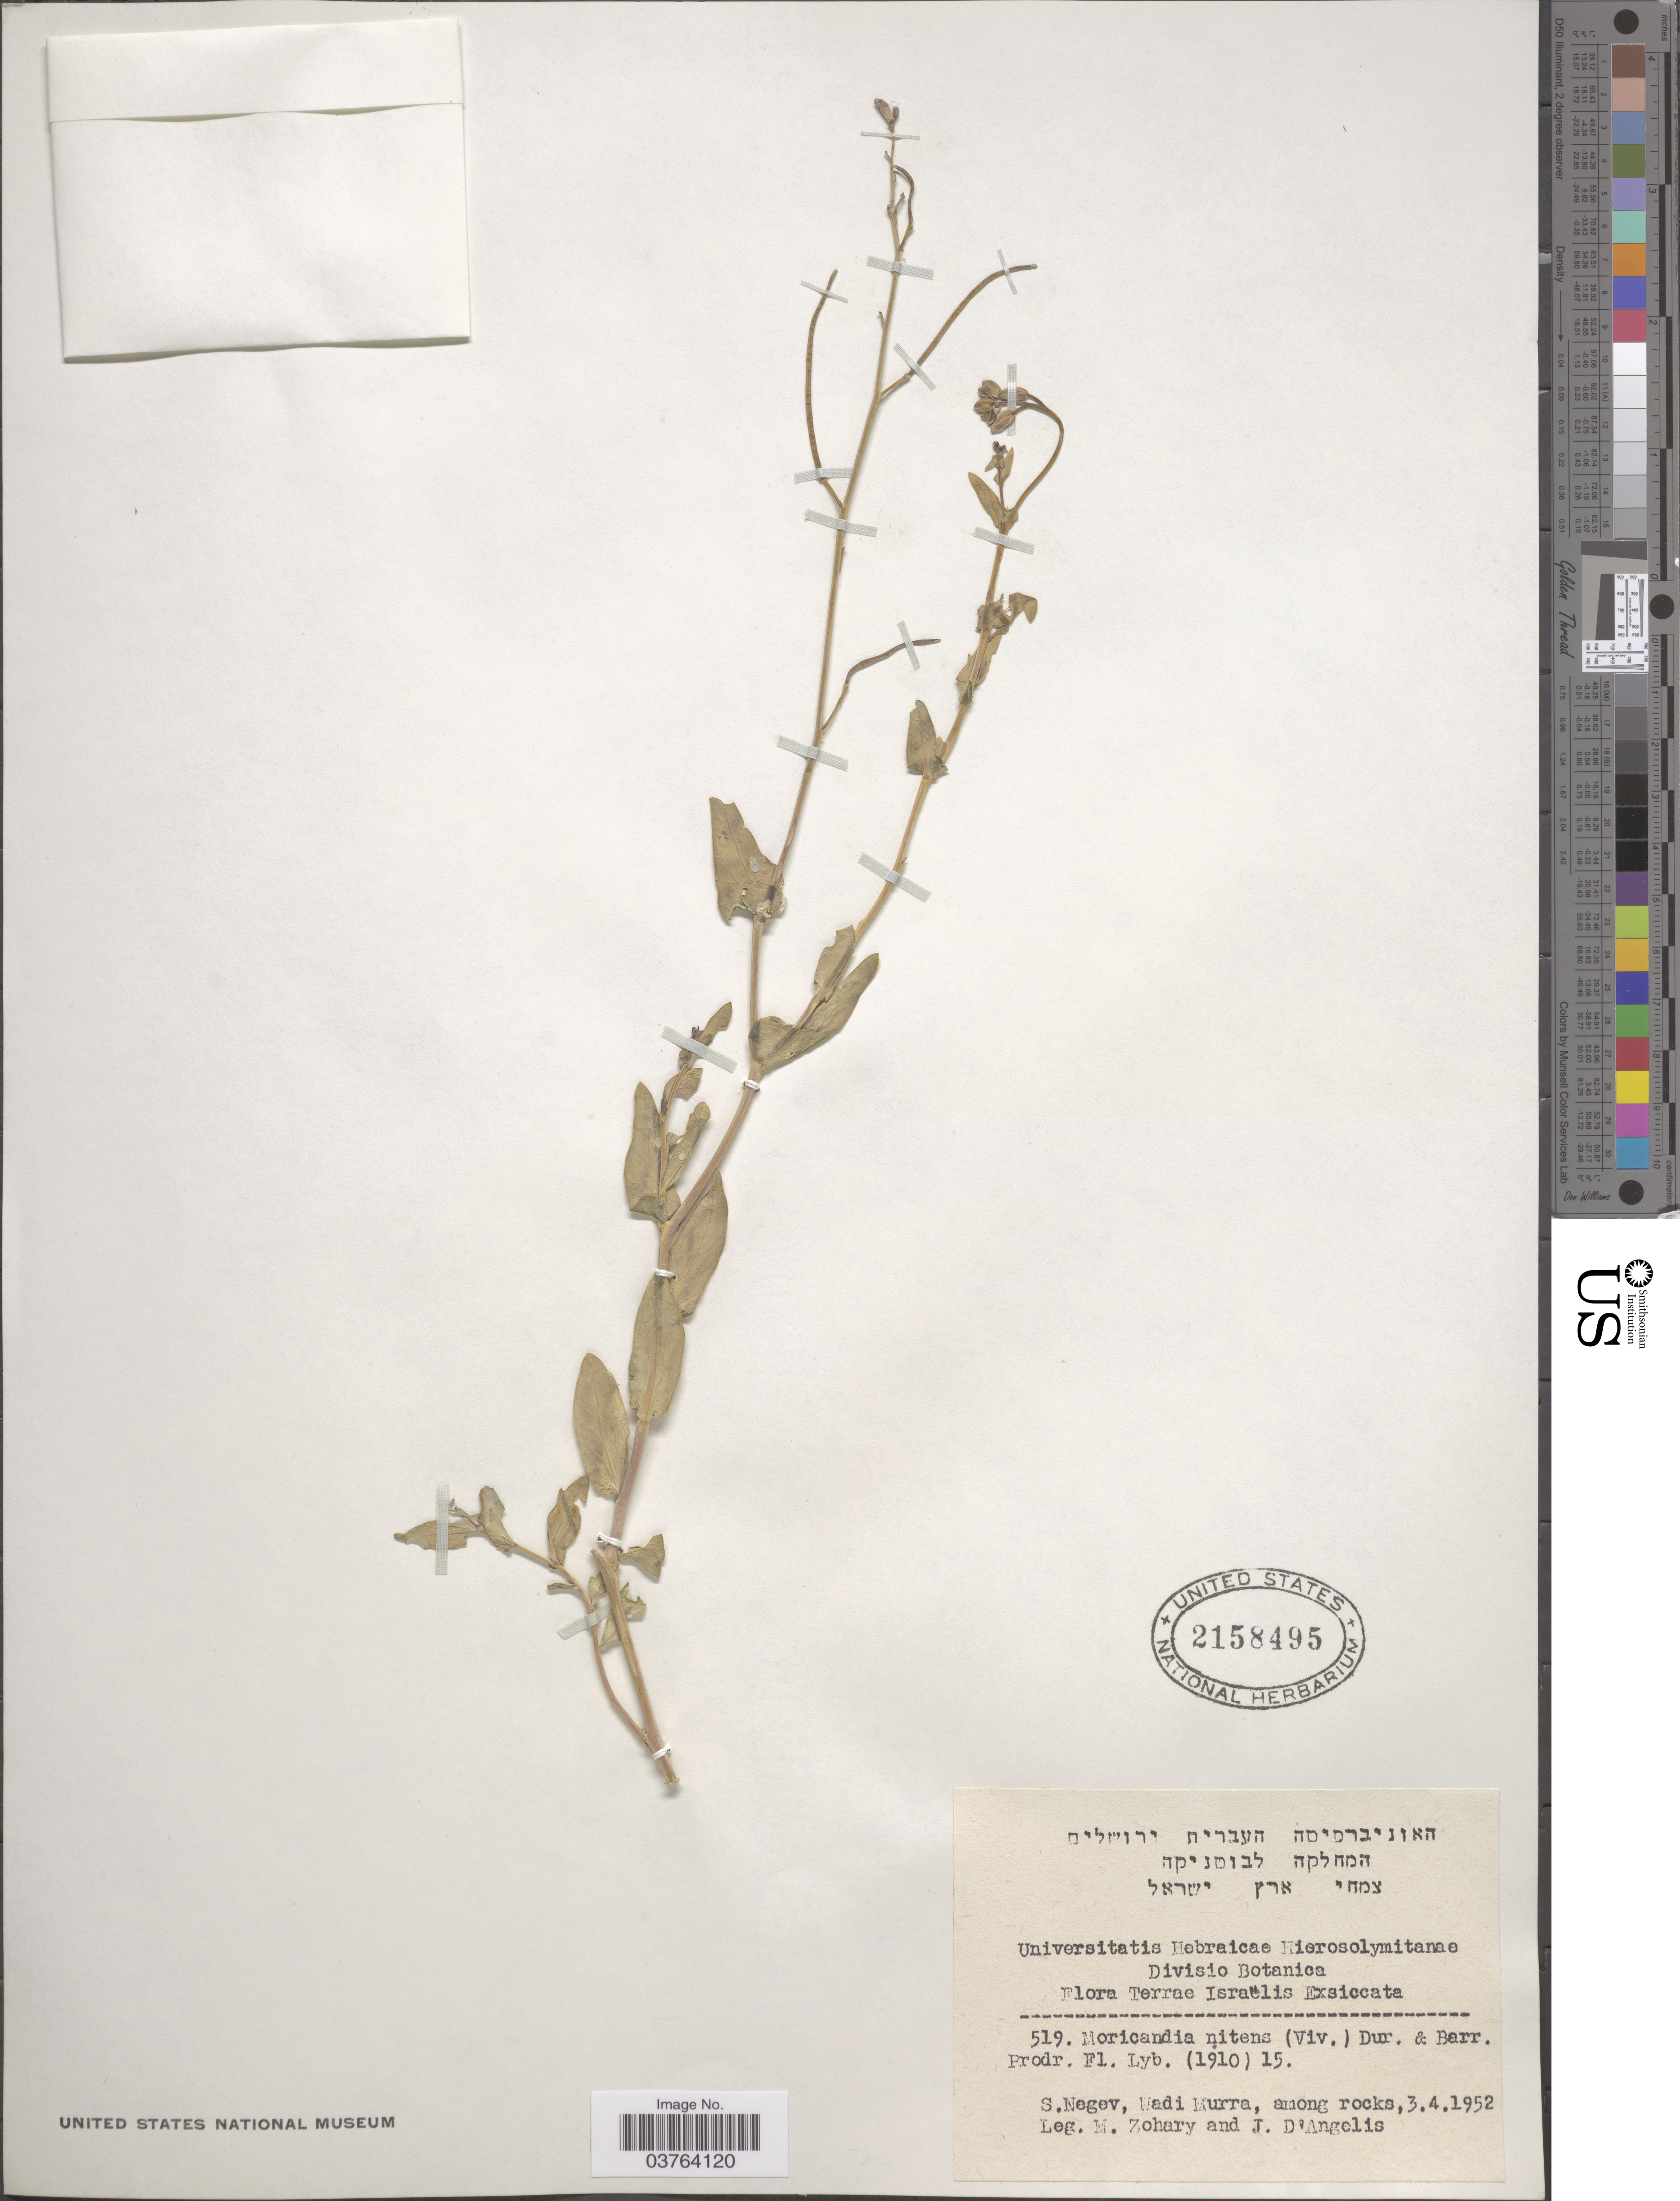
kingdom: Plantae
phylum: Tracheophyta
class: Magnoliopsida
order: Brassicales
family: Brassicaceae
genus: Moricandia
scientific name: Moricandia nitens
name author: (Viv.) E.A. Durand & Barratte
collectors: M. Zohary & J. D'angelis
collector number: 519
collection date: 1952-04-03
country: Israel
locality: Terrae Israëlis. S. Negev, Wadi Murra, among rocks.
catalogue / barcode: US 2158495